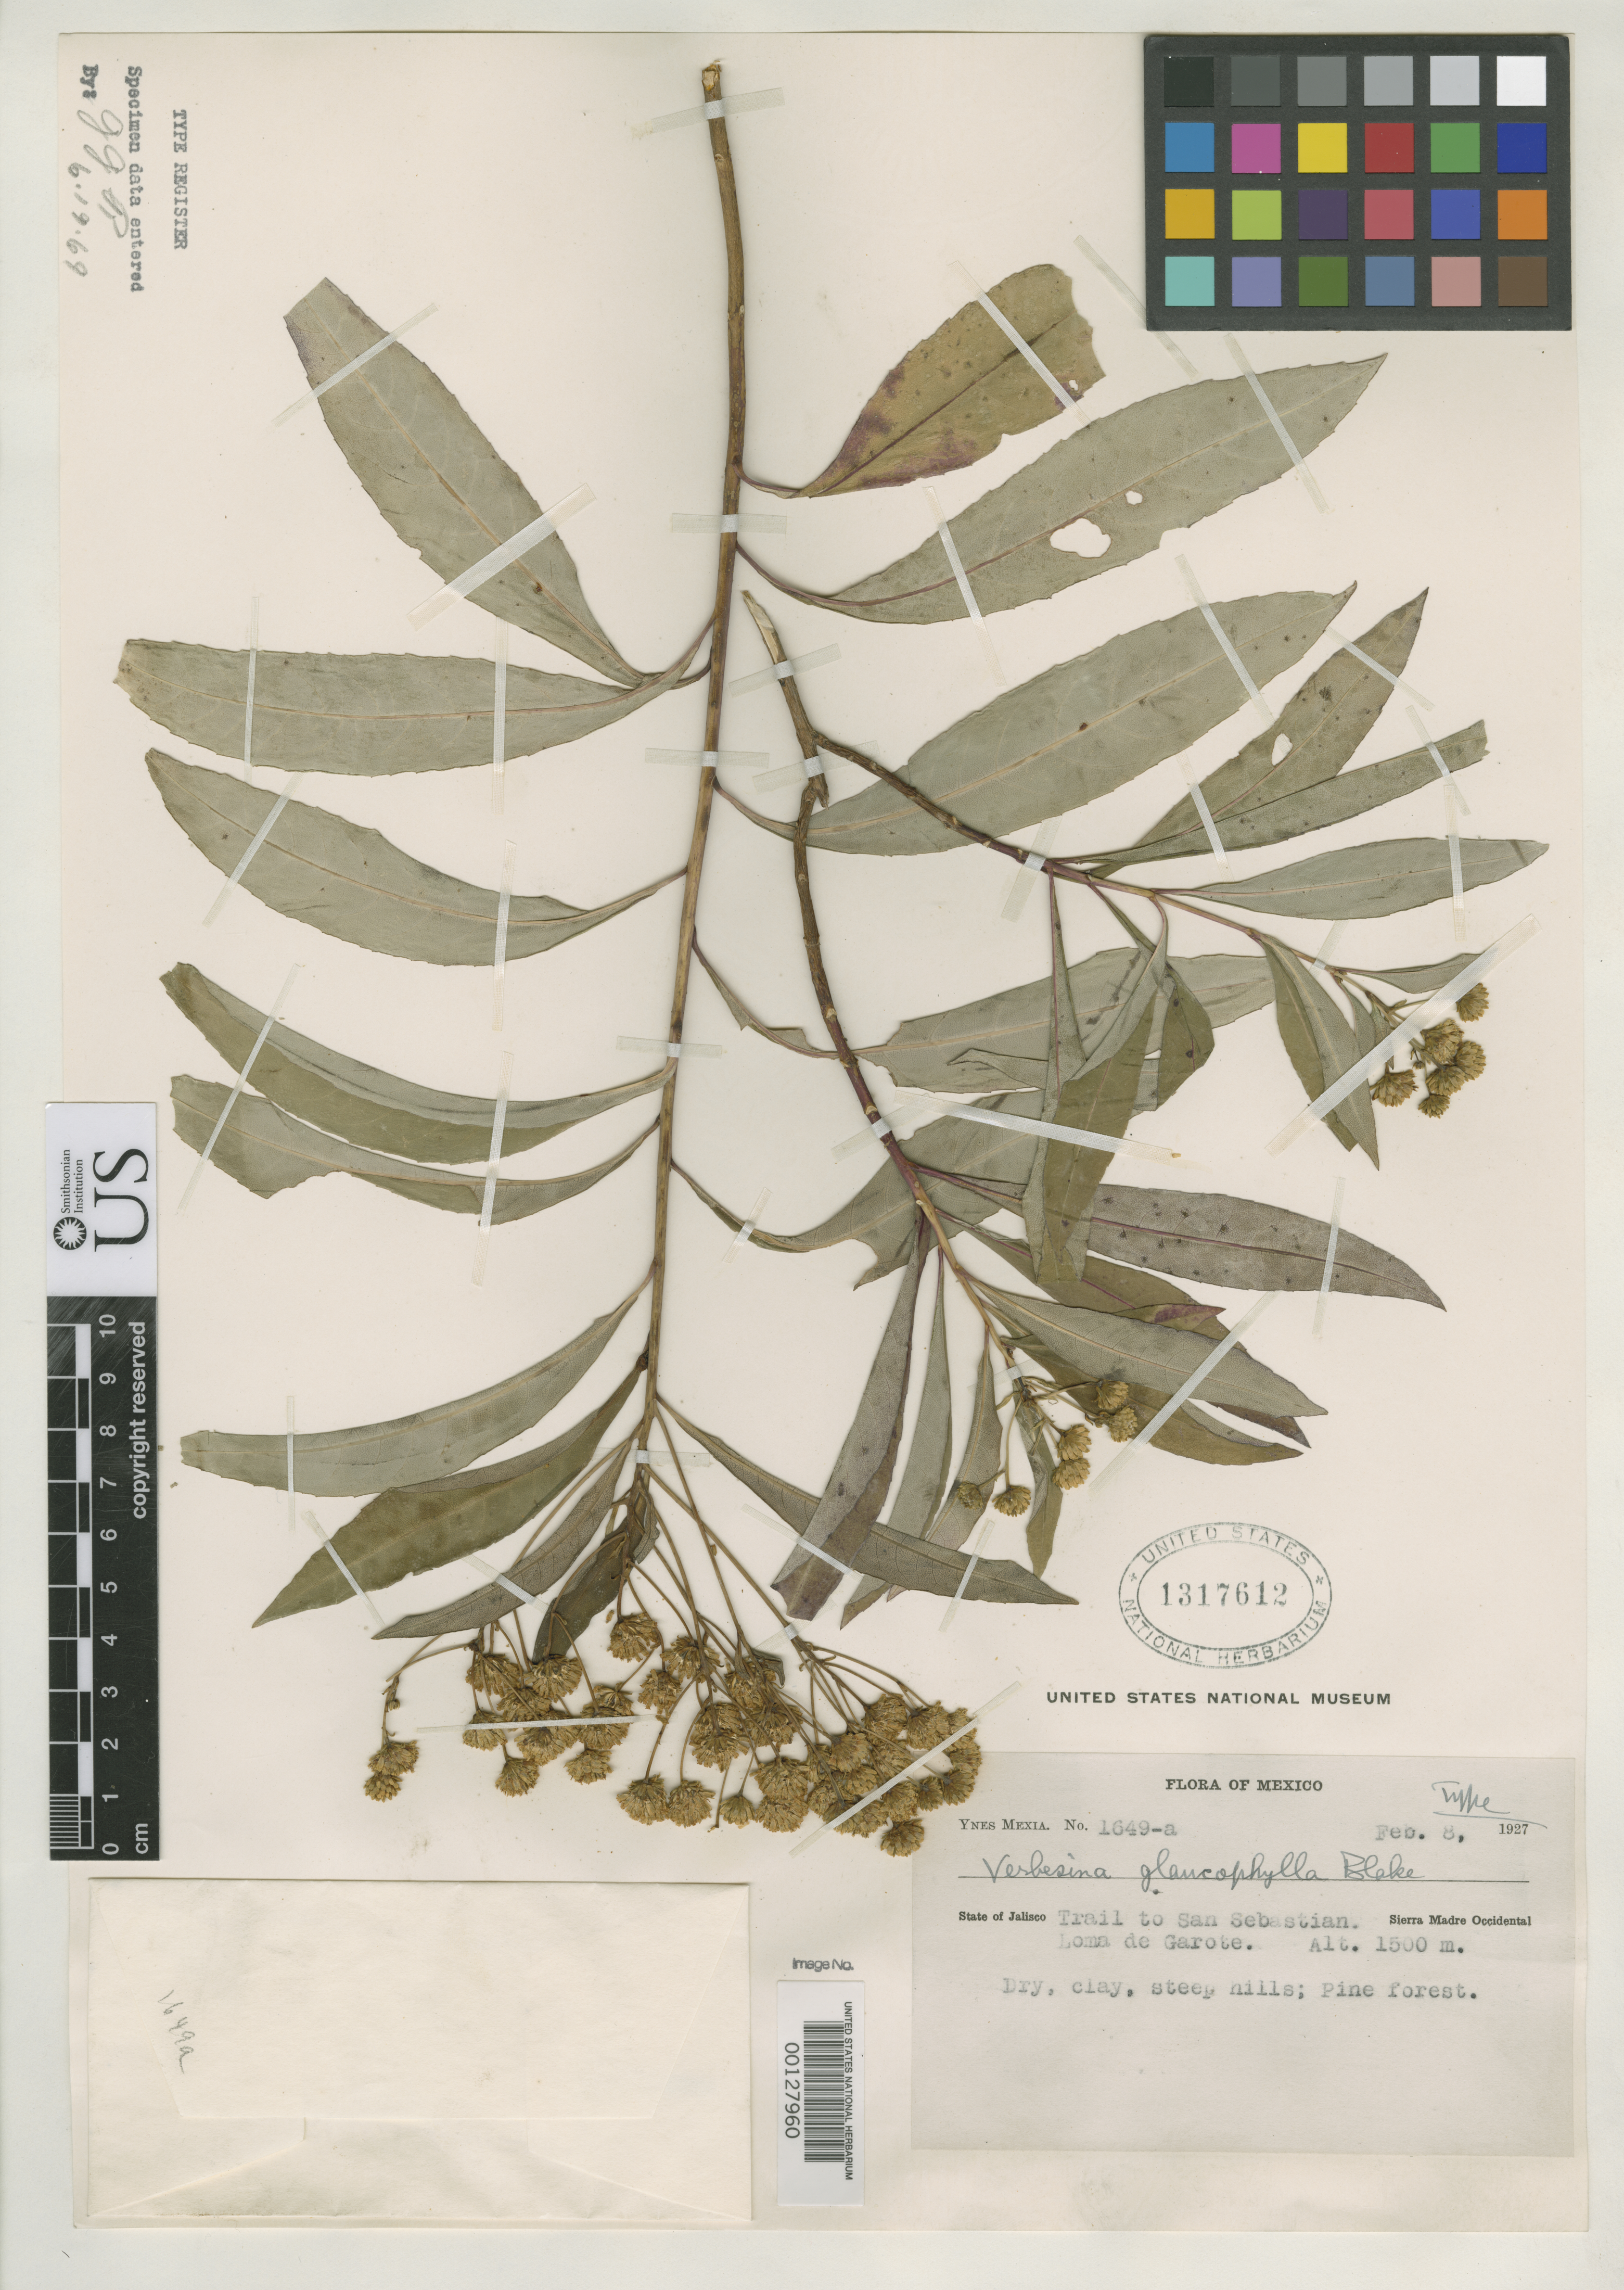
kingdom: Plantae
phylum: Tracheophyta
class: Magnoliopsida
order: Asterales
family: Asteraceae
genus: Verbesina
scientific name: Verbesina glaucophylla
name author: S.F. Blake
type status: Holotype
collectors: Y. Mexia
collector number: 1649 a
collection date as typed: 08 Feb 1927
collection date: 1927-02-08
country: Mexico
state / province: Jalisco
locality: San Sebastian.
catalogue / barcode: US 1317612